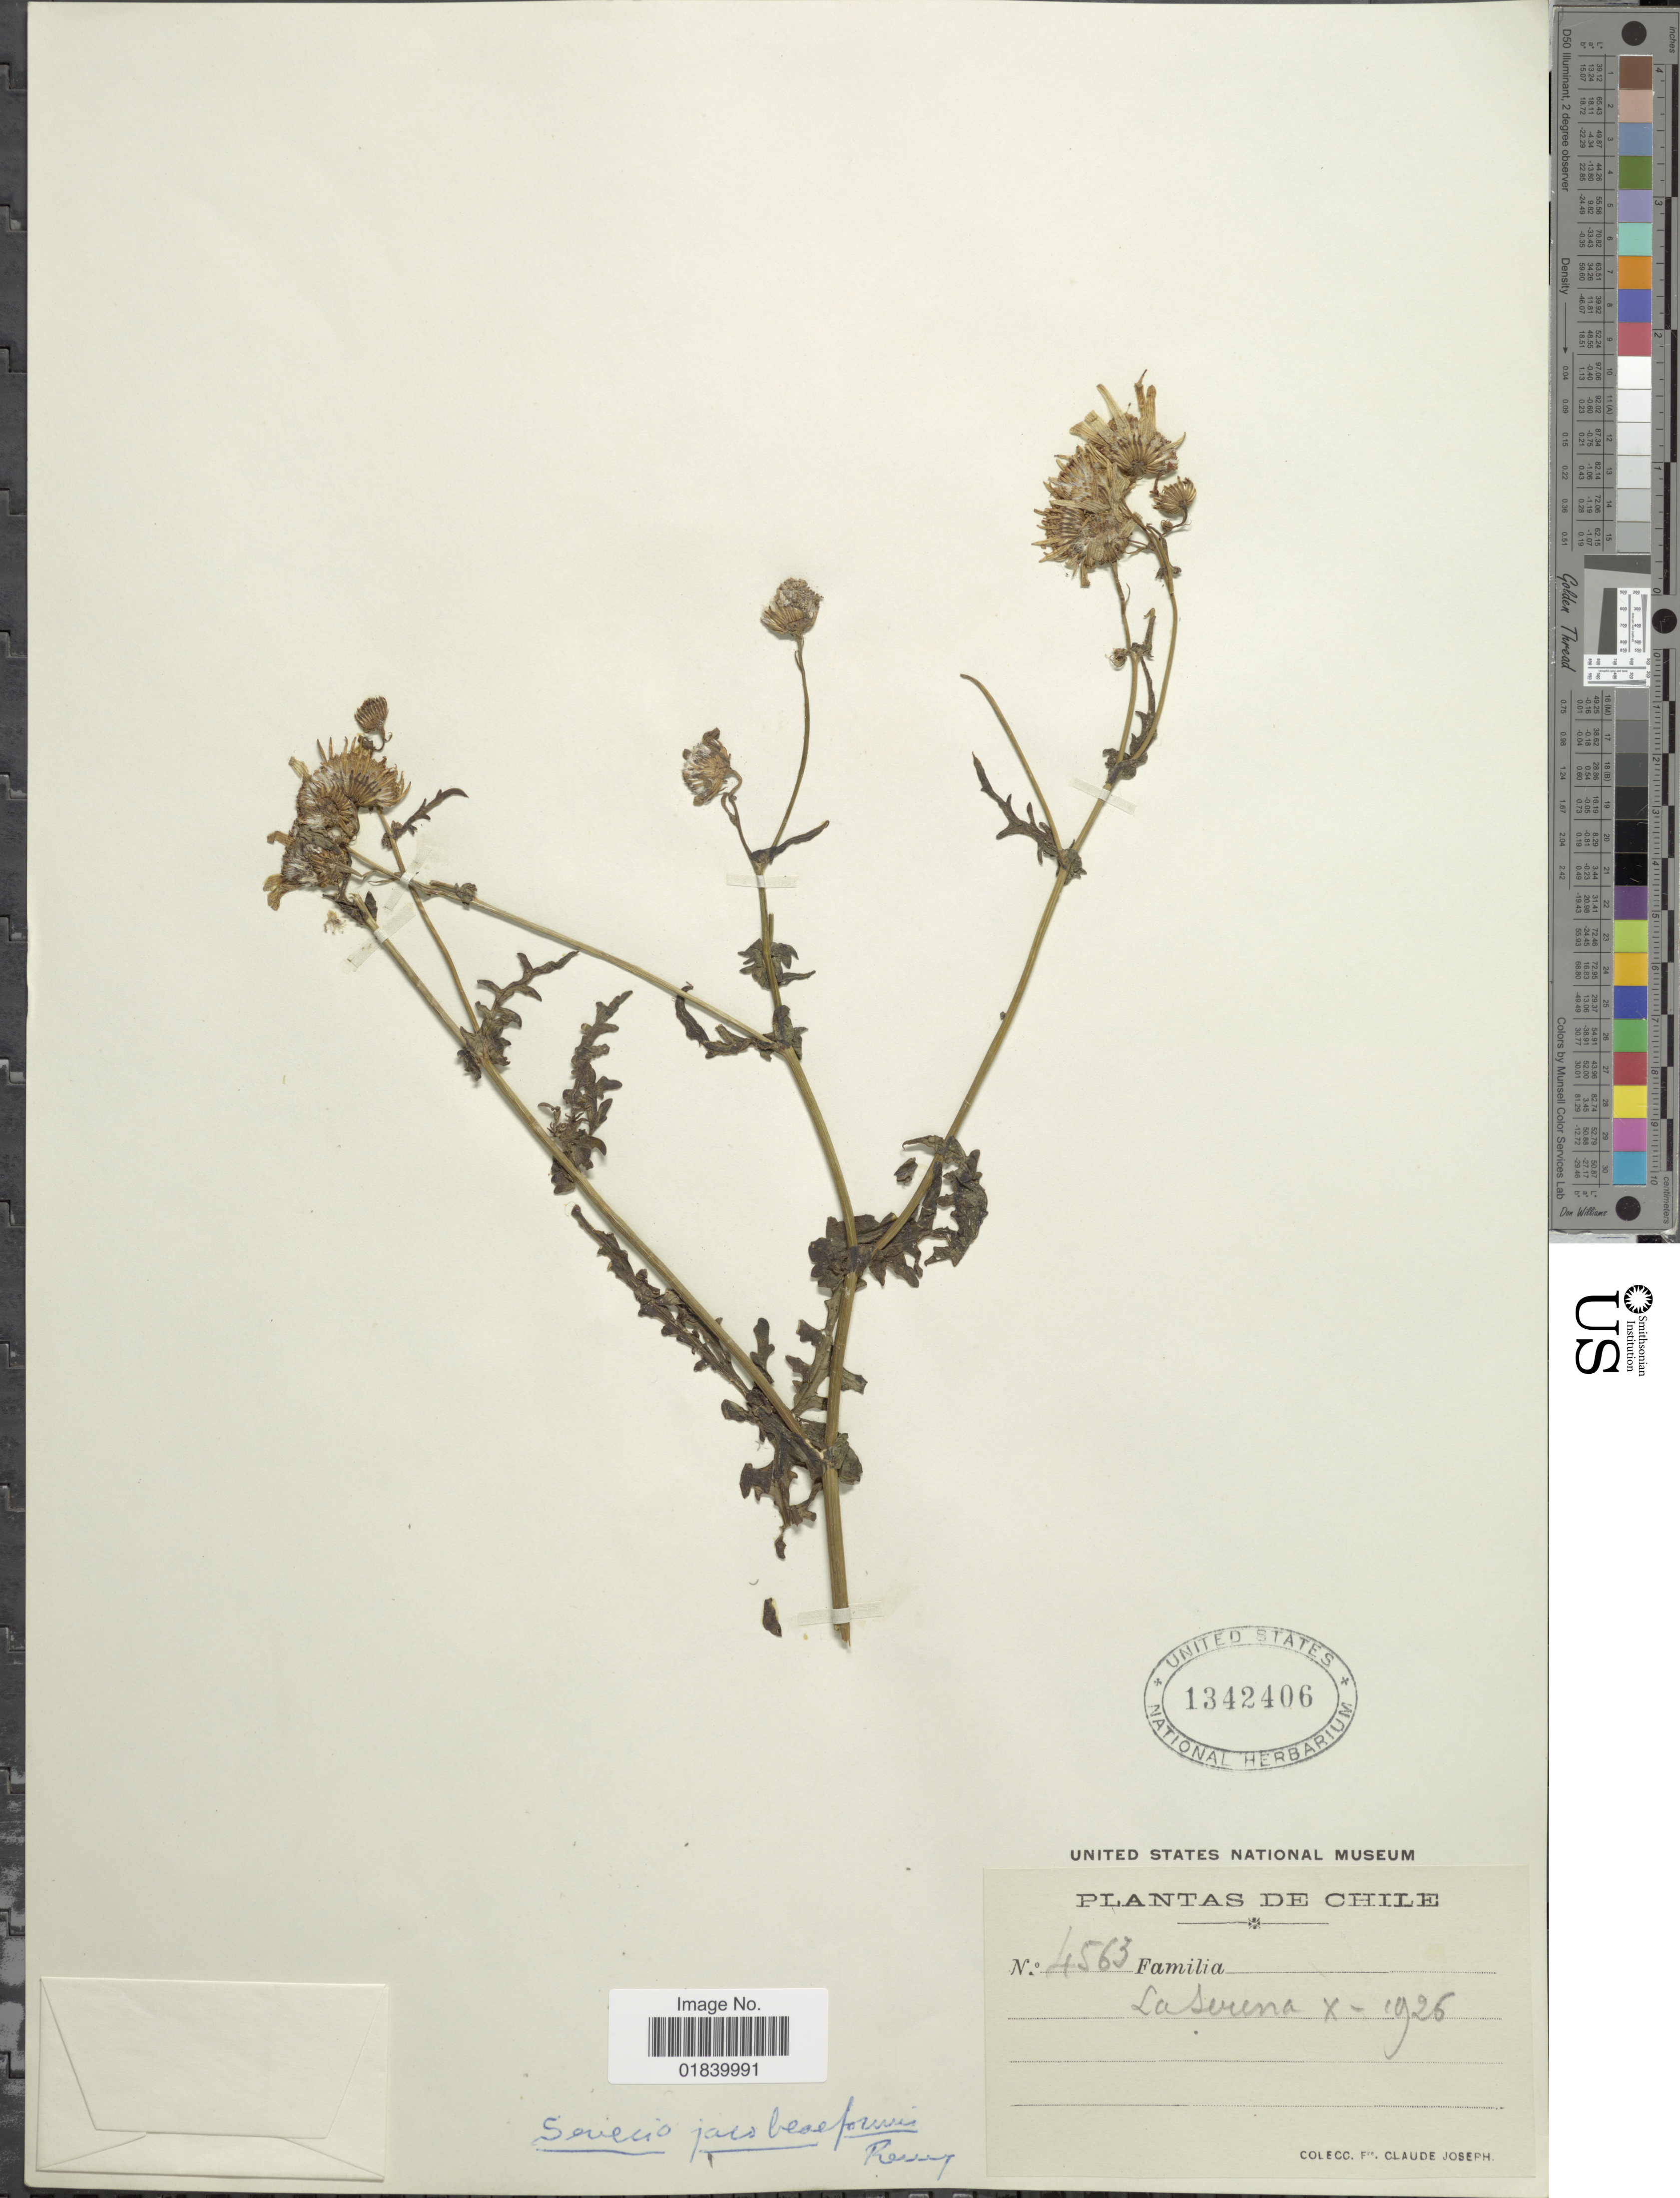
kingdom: Plantae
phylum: Tracheophyta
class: Magnoliopsida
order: Asterales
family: Asteraceae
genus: Senecio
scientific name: Senecio jacobeiformis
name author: J. Rémy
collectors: Bro. Claude-Joseph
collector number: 4563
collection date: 1926-10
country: Chile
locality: Chile. La Serena.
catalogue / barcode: US 1342406